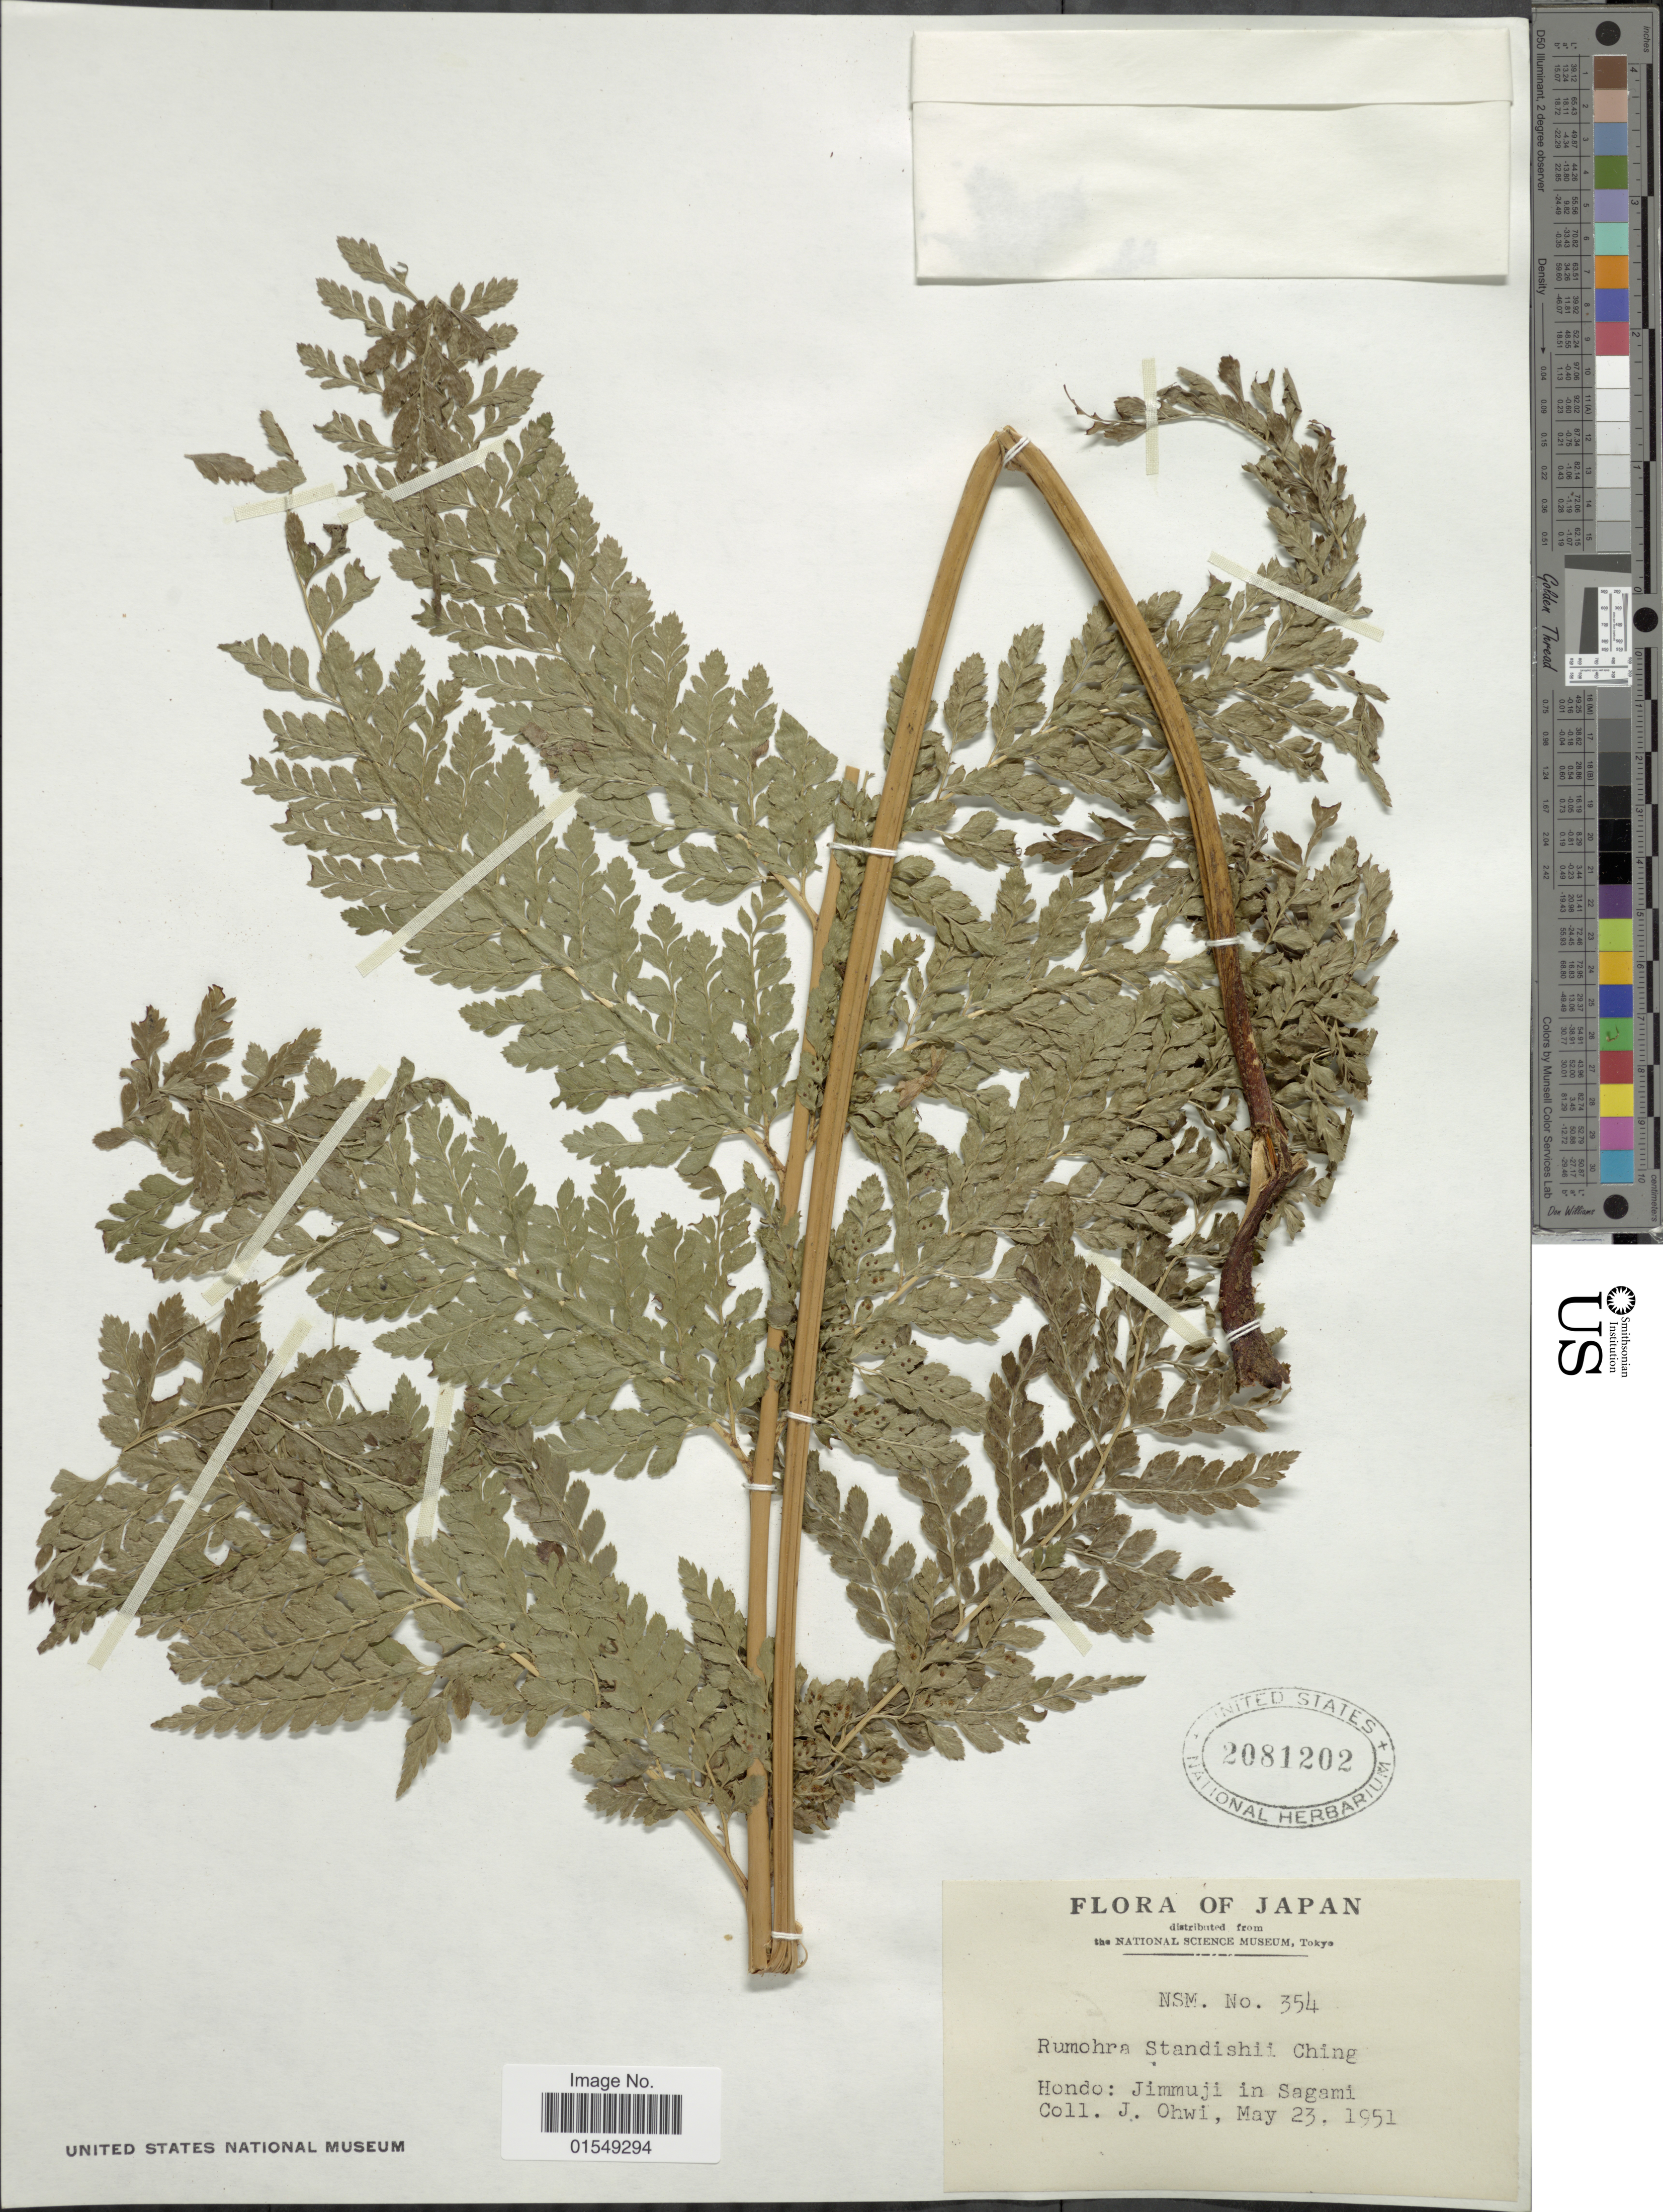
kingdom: Plantae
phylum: Tracheophyta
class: Polypodiopsida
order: Polypodiales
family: Dryopteridaceae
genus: Arachniodes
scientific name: Arachniodes standishii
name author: (T. Moore) Ohwi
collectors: J. Ohwi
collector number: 354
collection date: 1951-05-23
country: Japan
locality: Hondo: Jinmuji in Sagami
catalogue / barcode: US 2081202